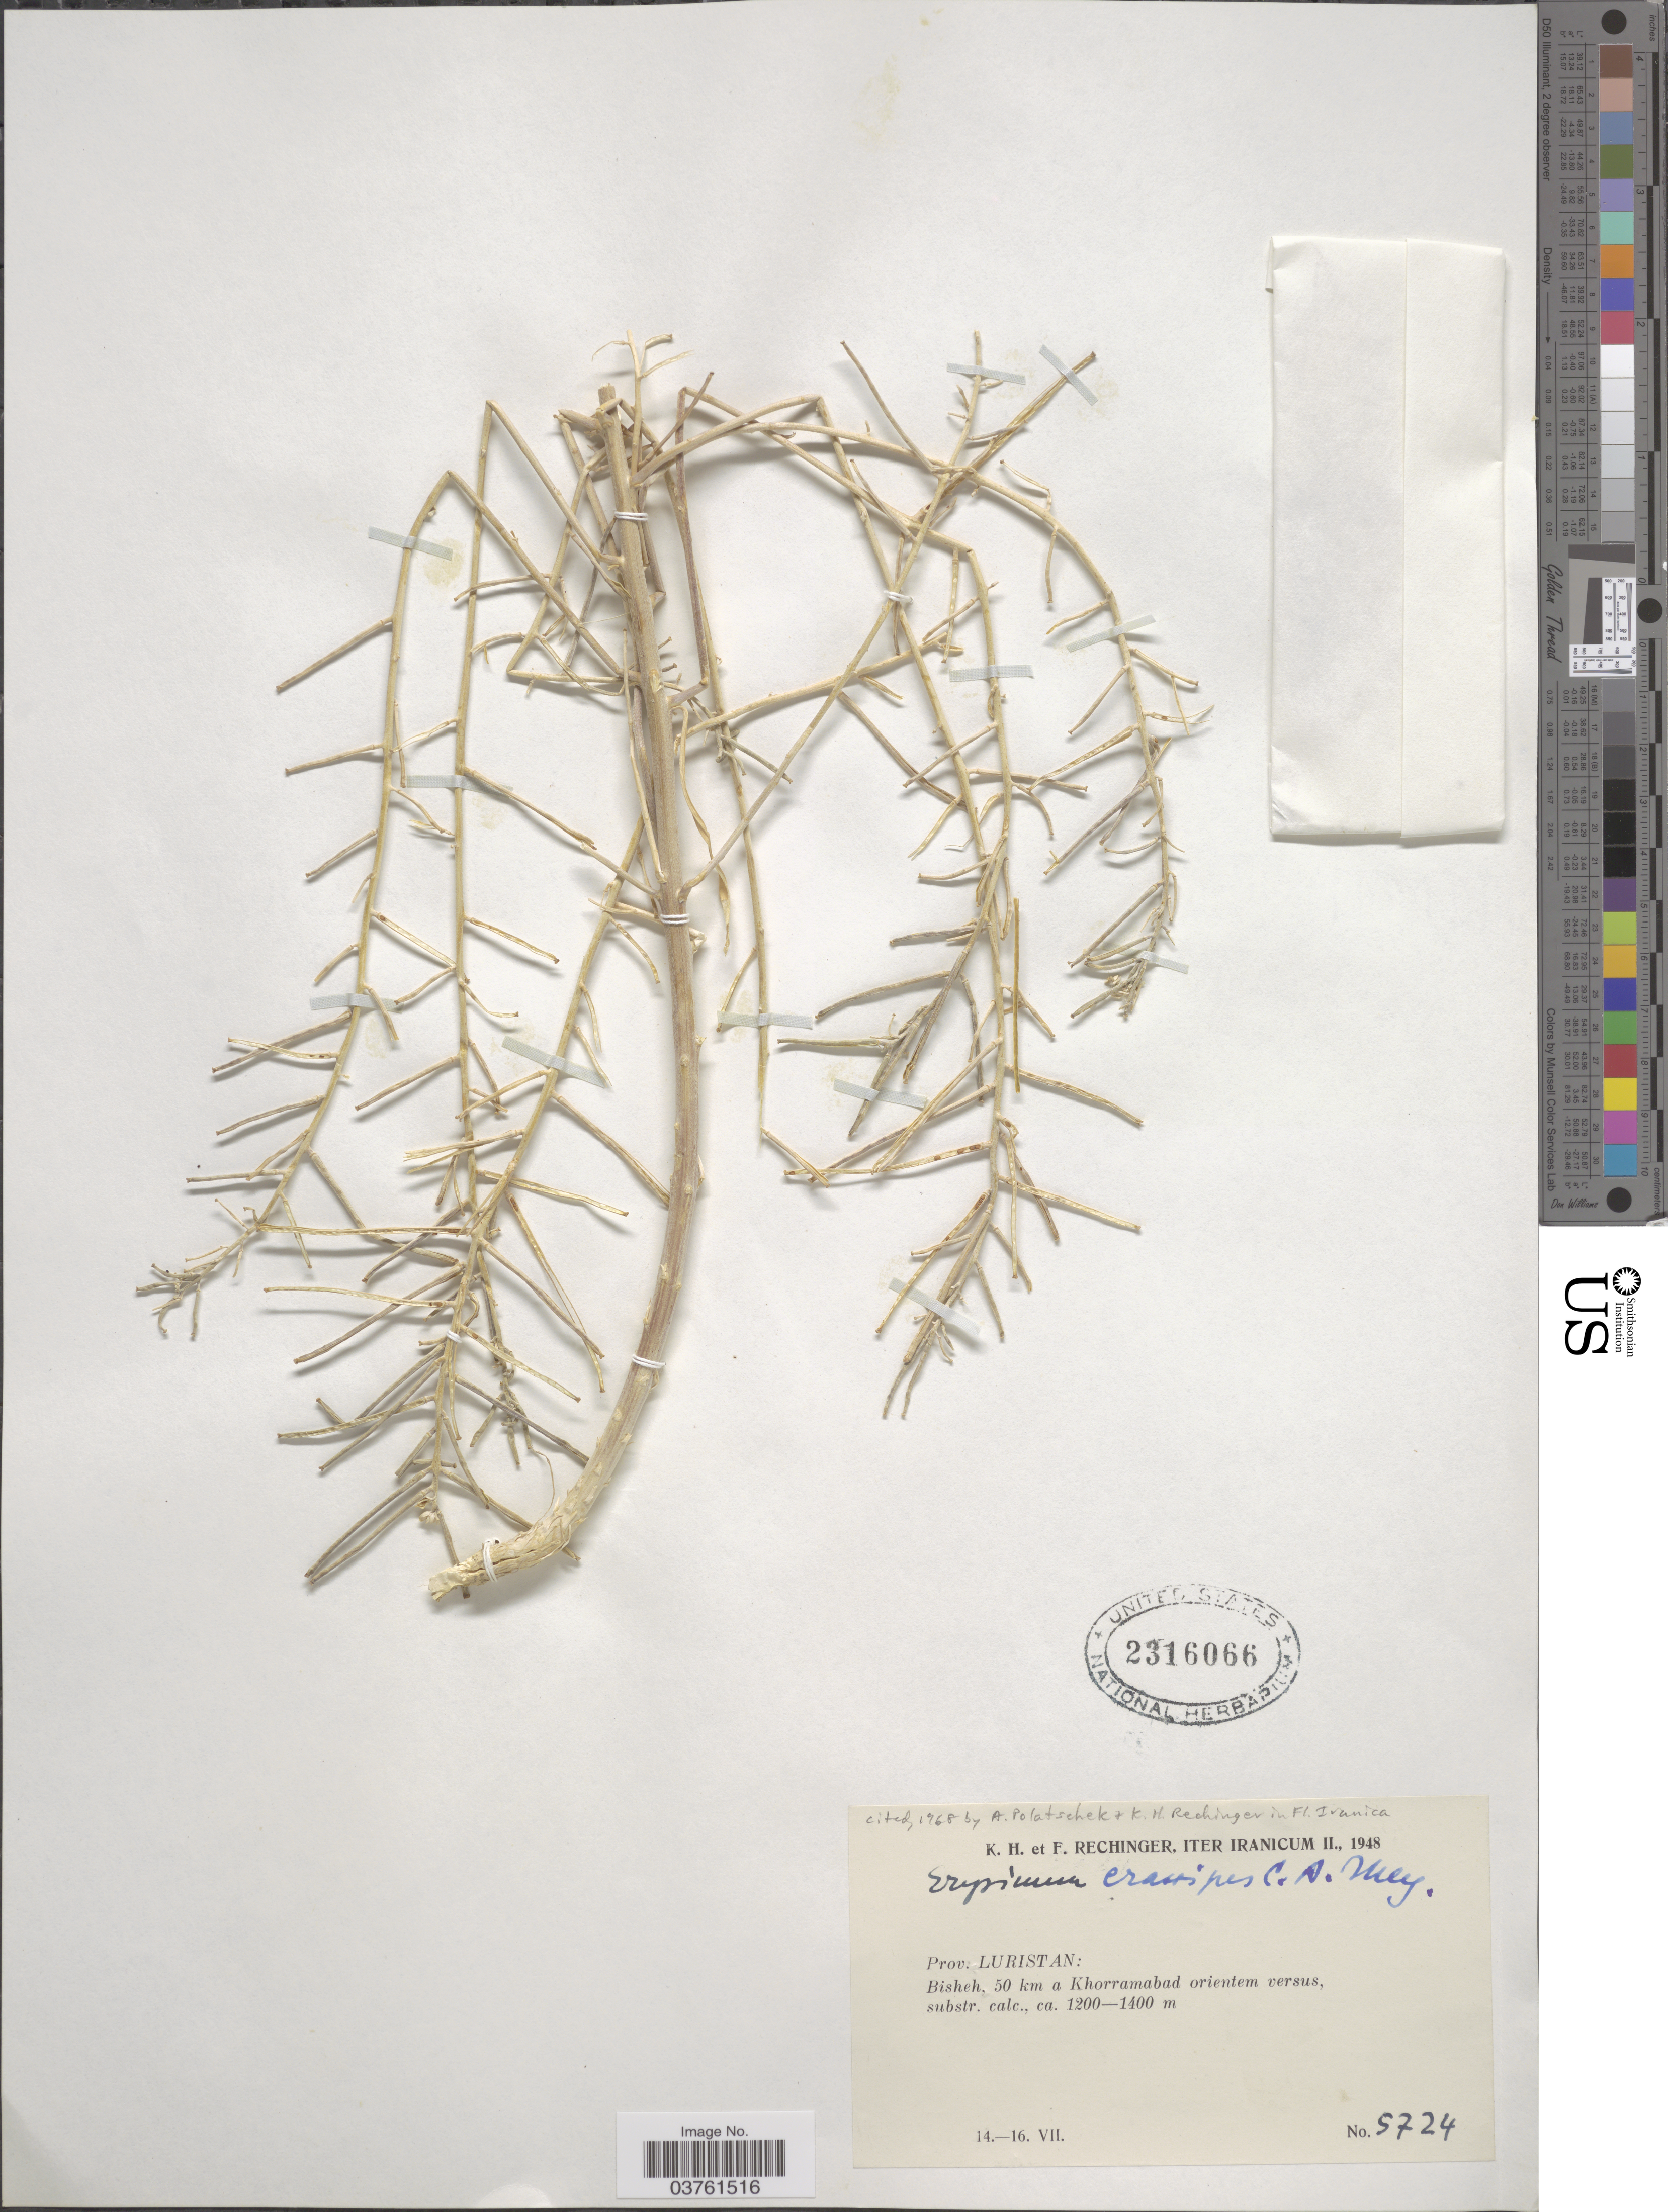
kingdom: Plantae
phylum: Tracheophyta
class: Magnoliopsida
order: Brassicales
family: Brassicaceae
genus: Erysimum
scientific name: Erysimum crassipes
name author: Fisch. & C.A. Mey.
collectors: K. H. Rechinger & F. Rechinger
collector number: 5724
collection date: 1948-07-14/1948-07-16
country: Iran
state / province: Lorestan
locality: Iter Iranicum II. Prov. Luristan: Bisheh, 50 km a Khorramabad orientem versus.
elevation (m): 1200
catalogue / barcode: US 2316066